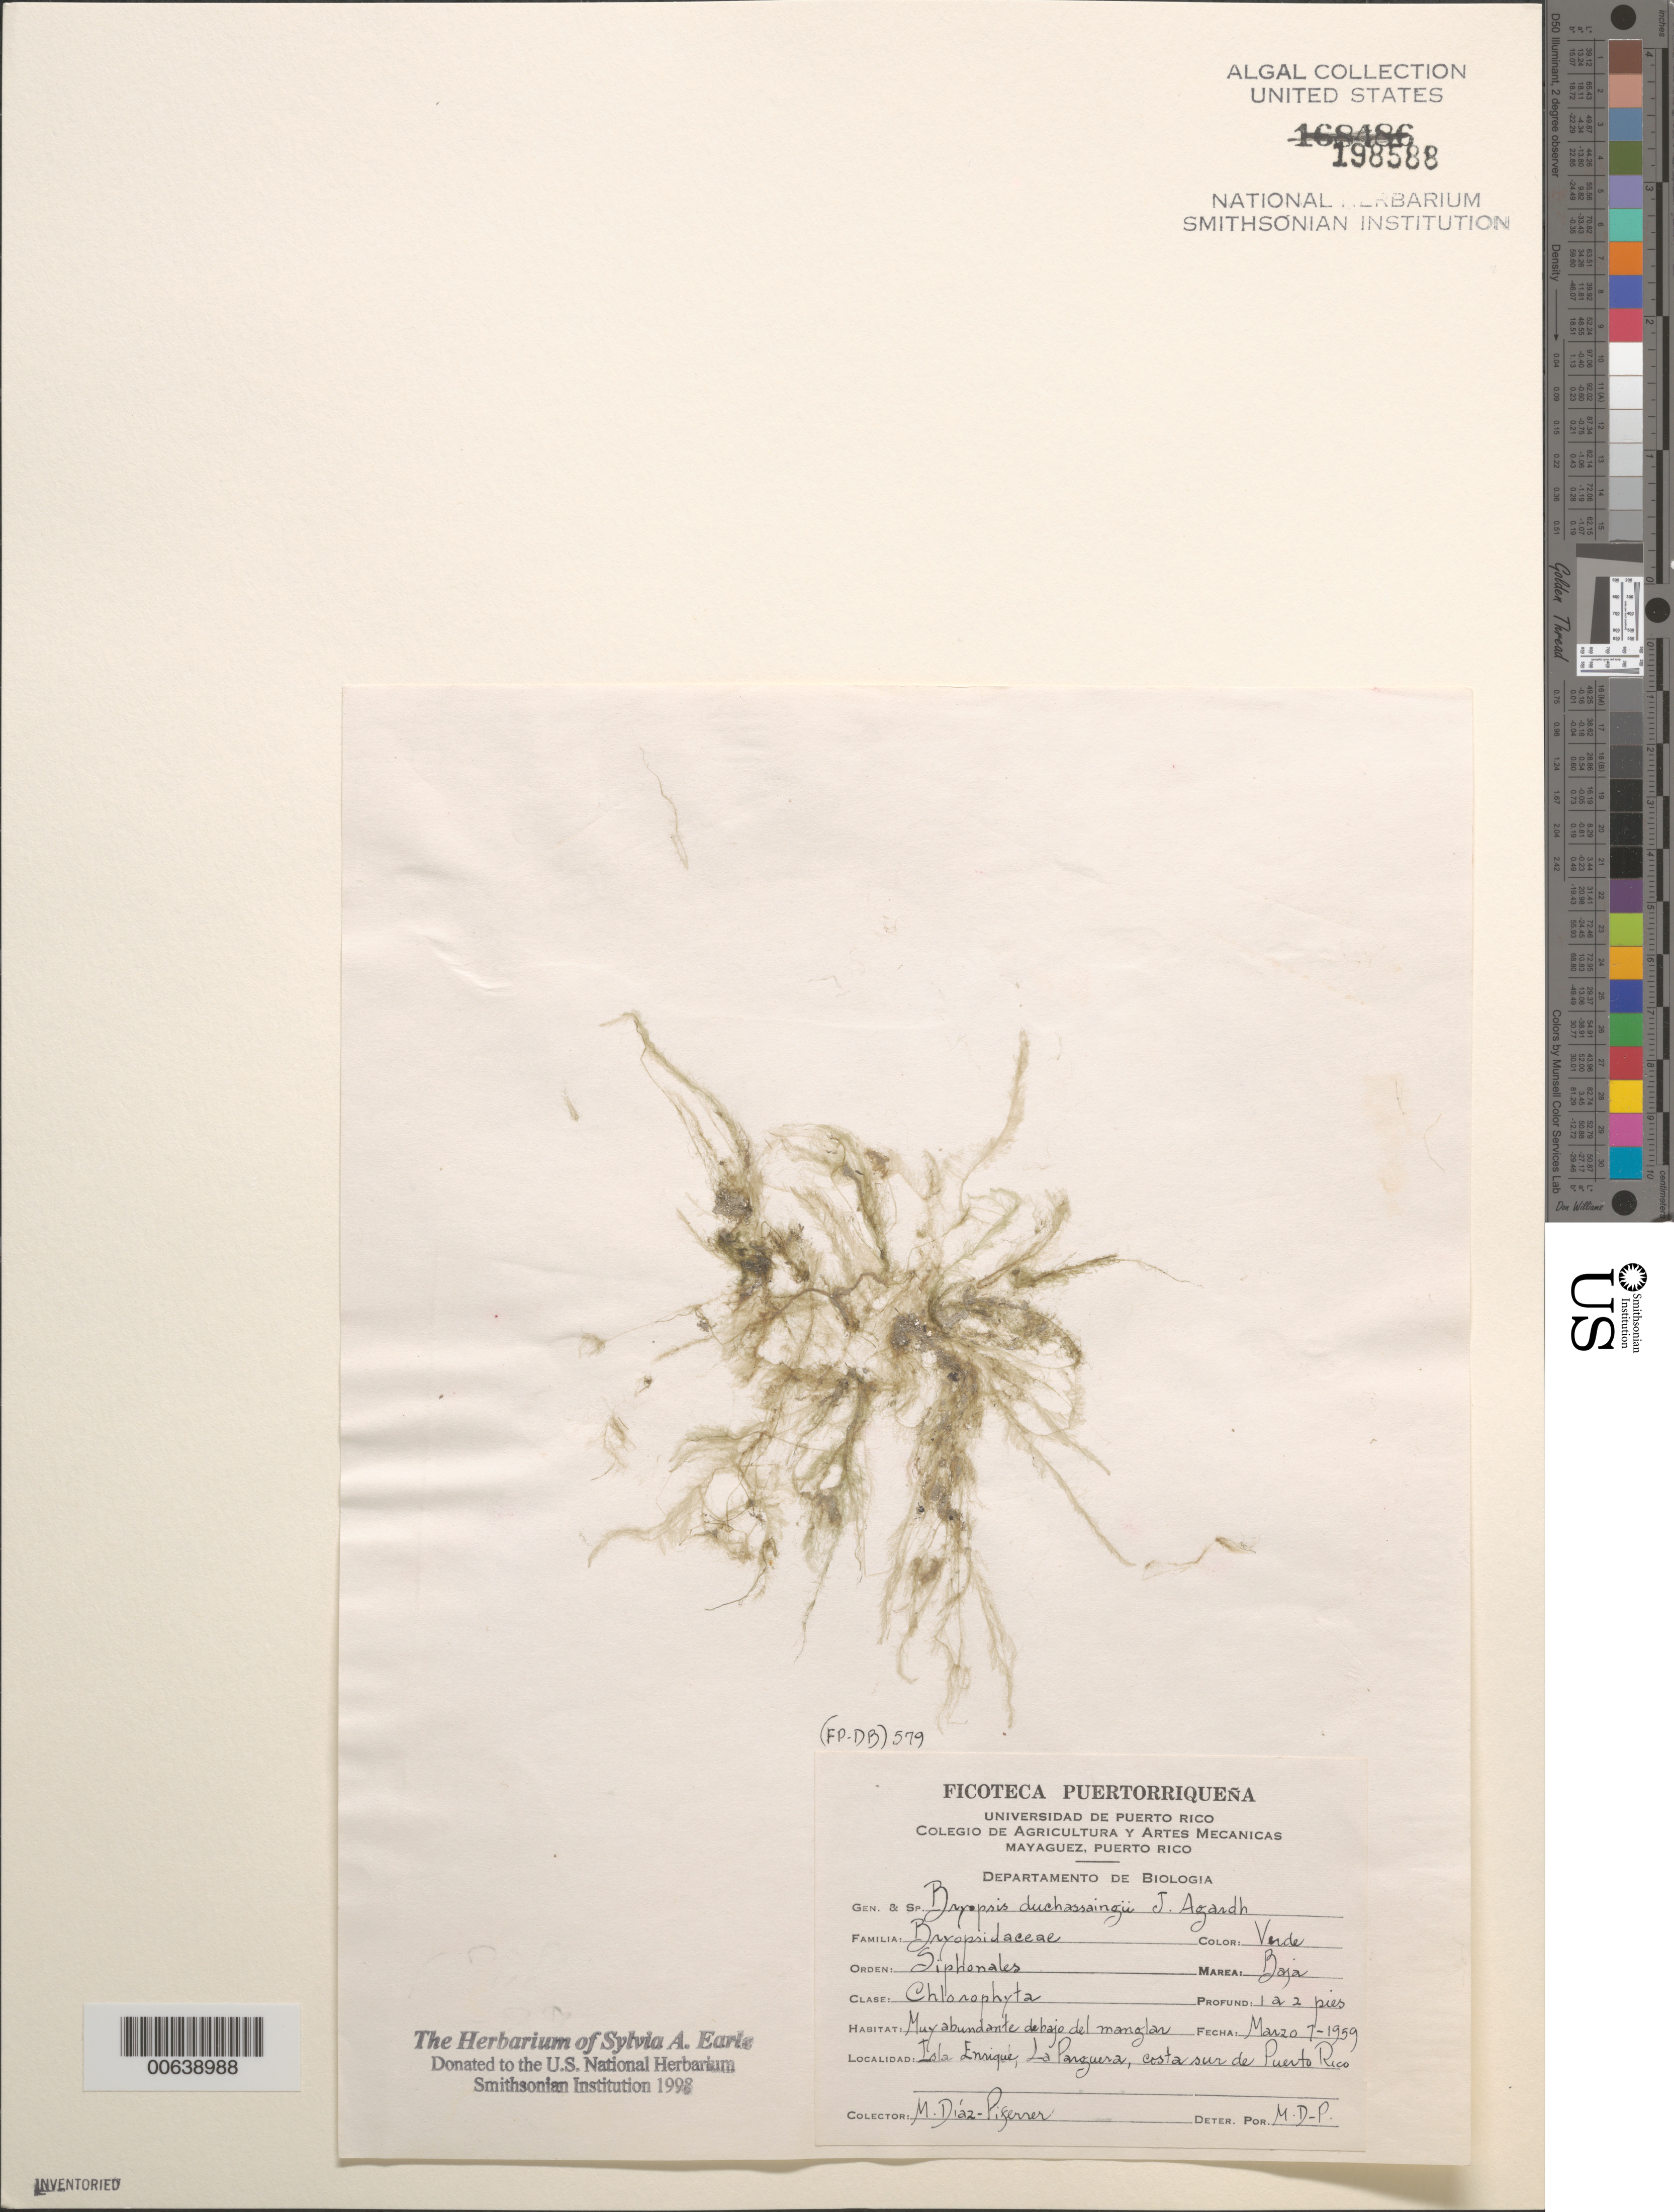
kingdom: Plantae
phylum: Chlorophyta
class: Ulvophyceae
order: Bryopsidales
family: Bryopsidaceae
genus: Trichosolen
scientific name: Trichosolen duchassaingii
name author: (J. Agardh) W.R. Taylor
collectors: M. Diaz-Piferrer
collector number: (fp-db) 579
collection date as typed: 07 Mar 1959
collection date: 1959-03-07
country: Puerto Rico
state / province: Lajas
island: Isla Enrique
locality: La Parguera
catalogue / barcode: US 198588